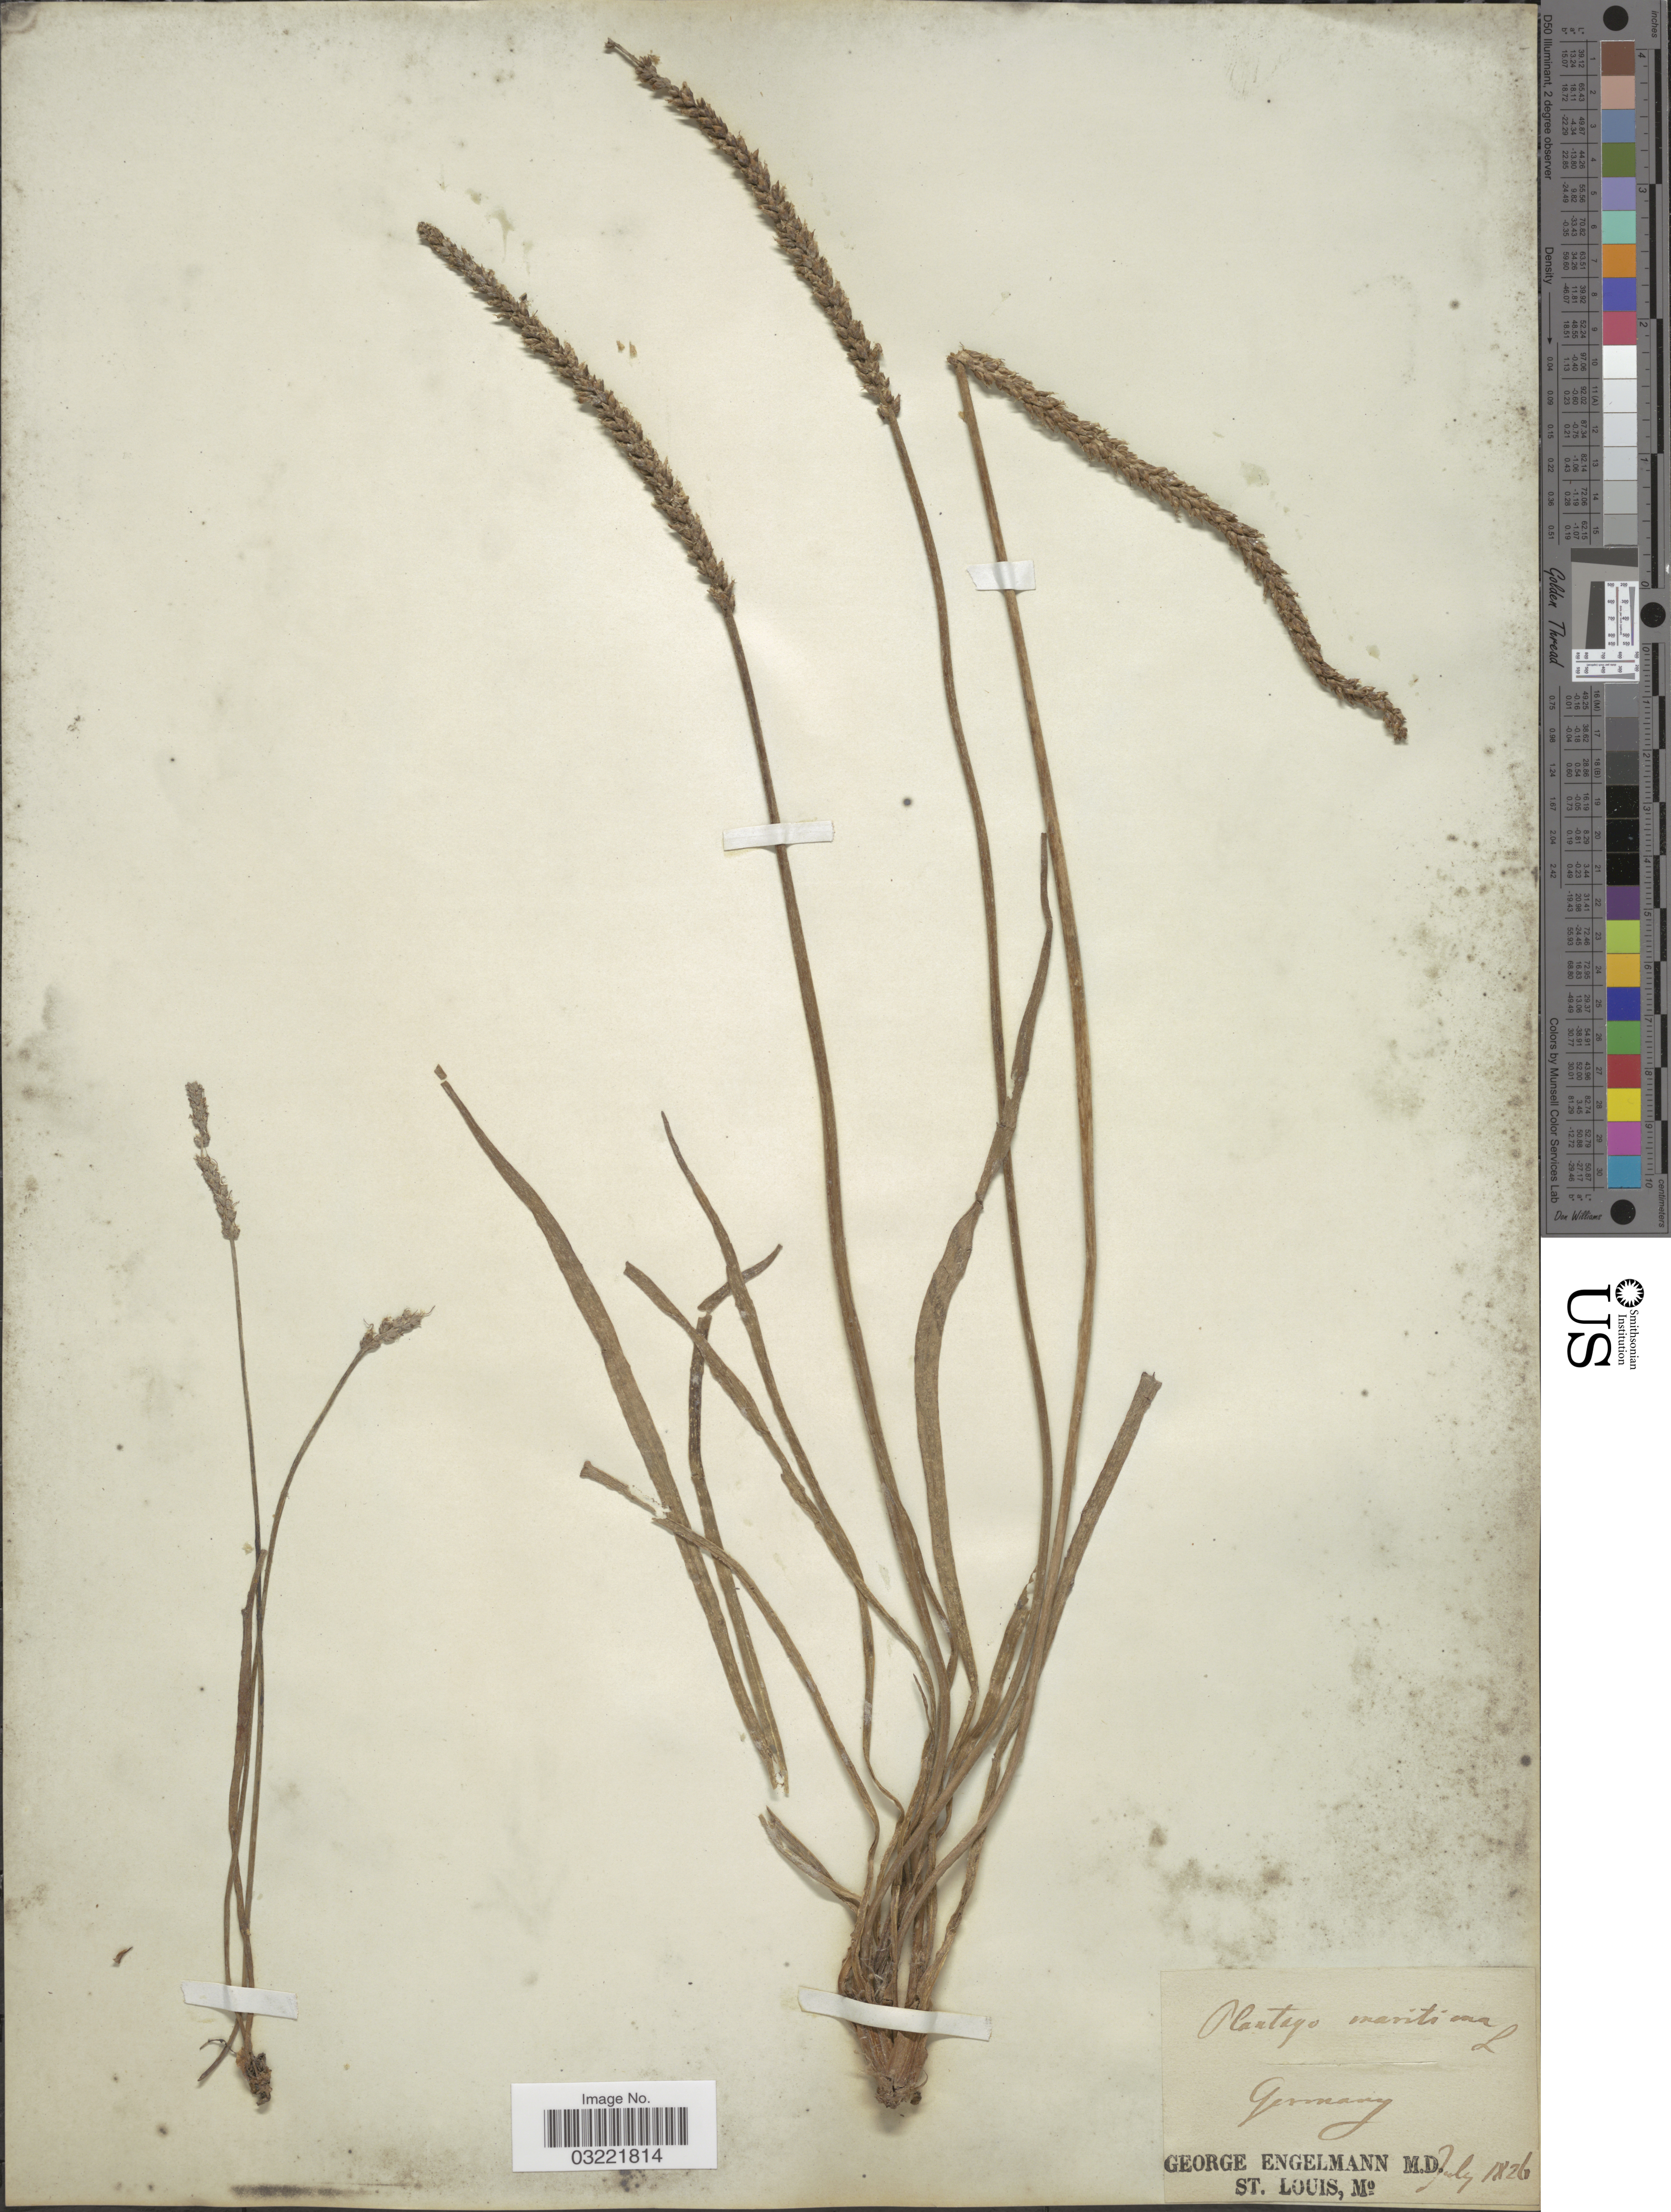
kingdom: Plantae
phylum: Tracheophyta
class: Magnoliopsida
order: Lamiales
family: Plantaginaceae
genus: Plantago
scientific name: Plantago maritima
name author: L.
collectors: G. Engelmann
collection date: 1826-07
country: Germany